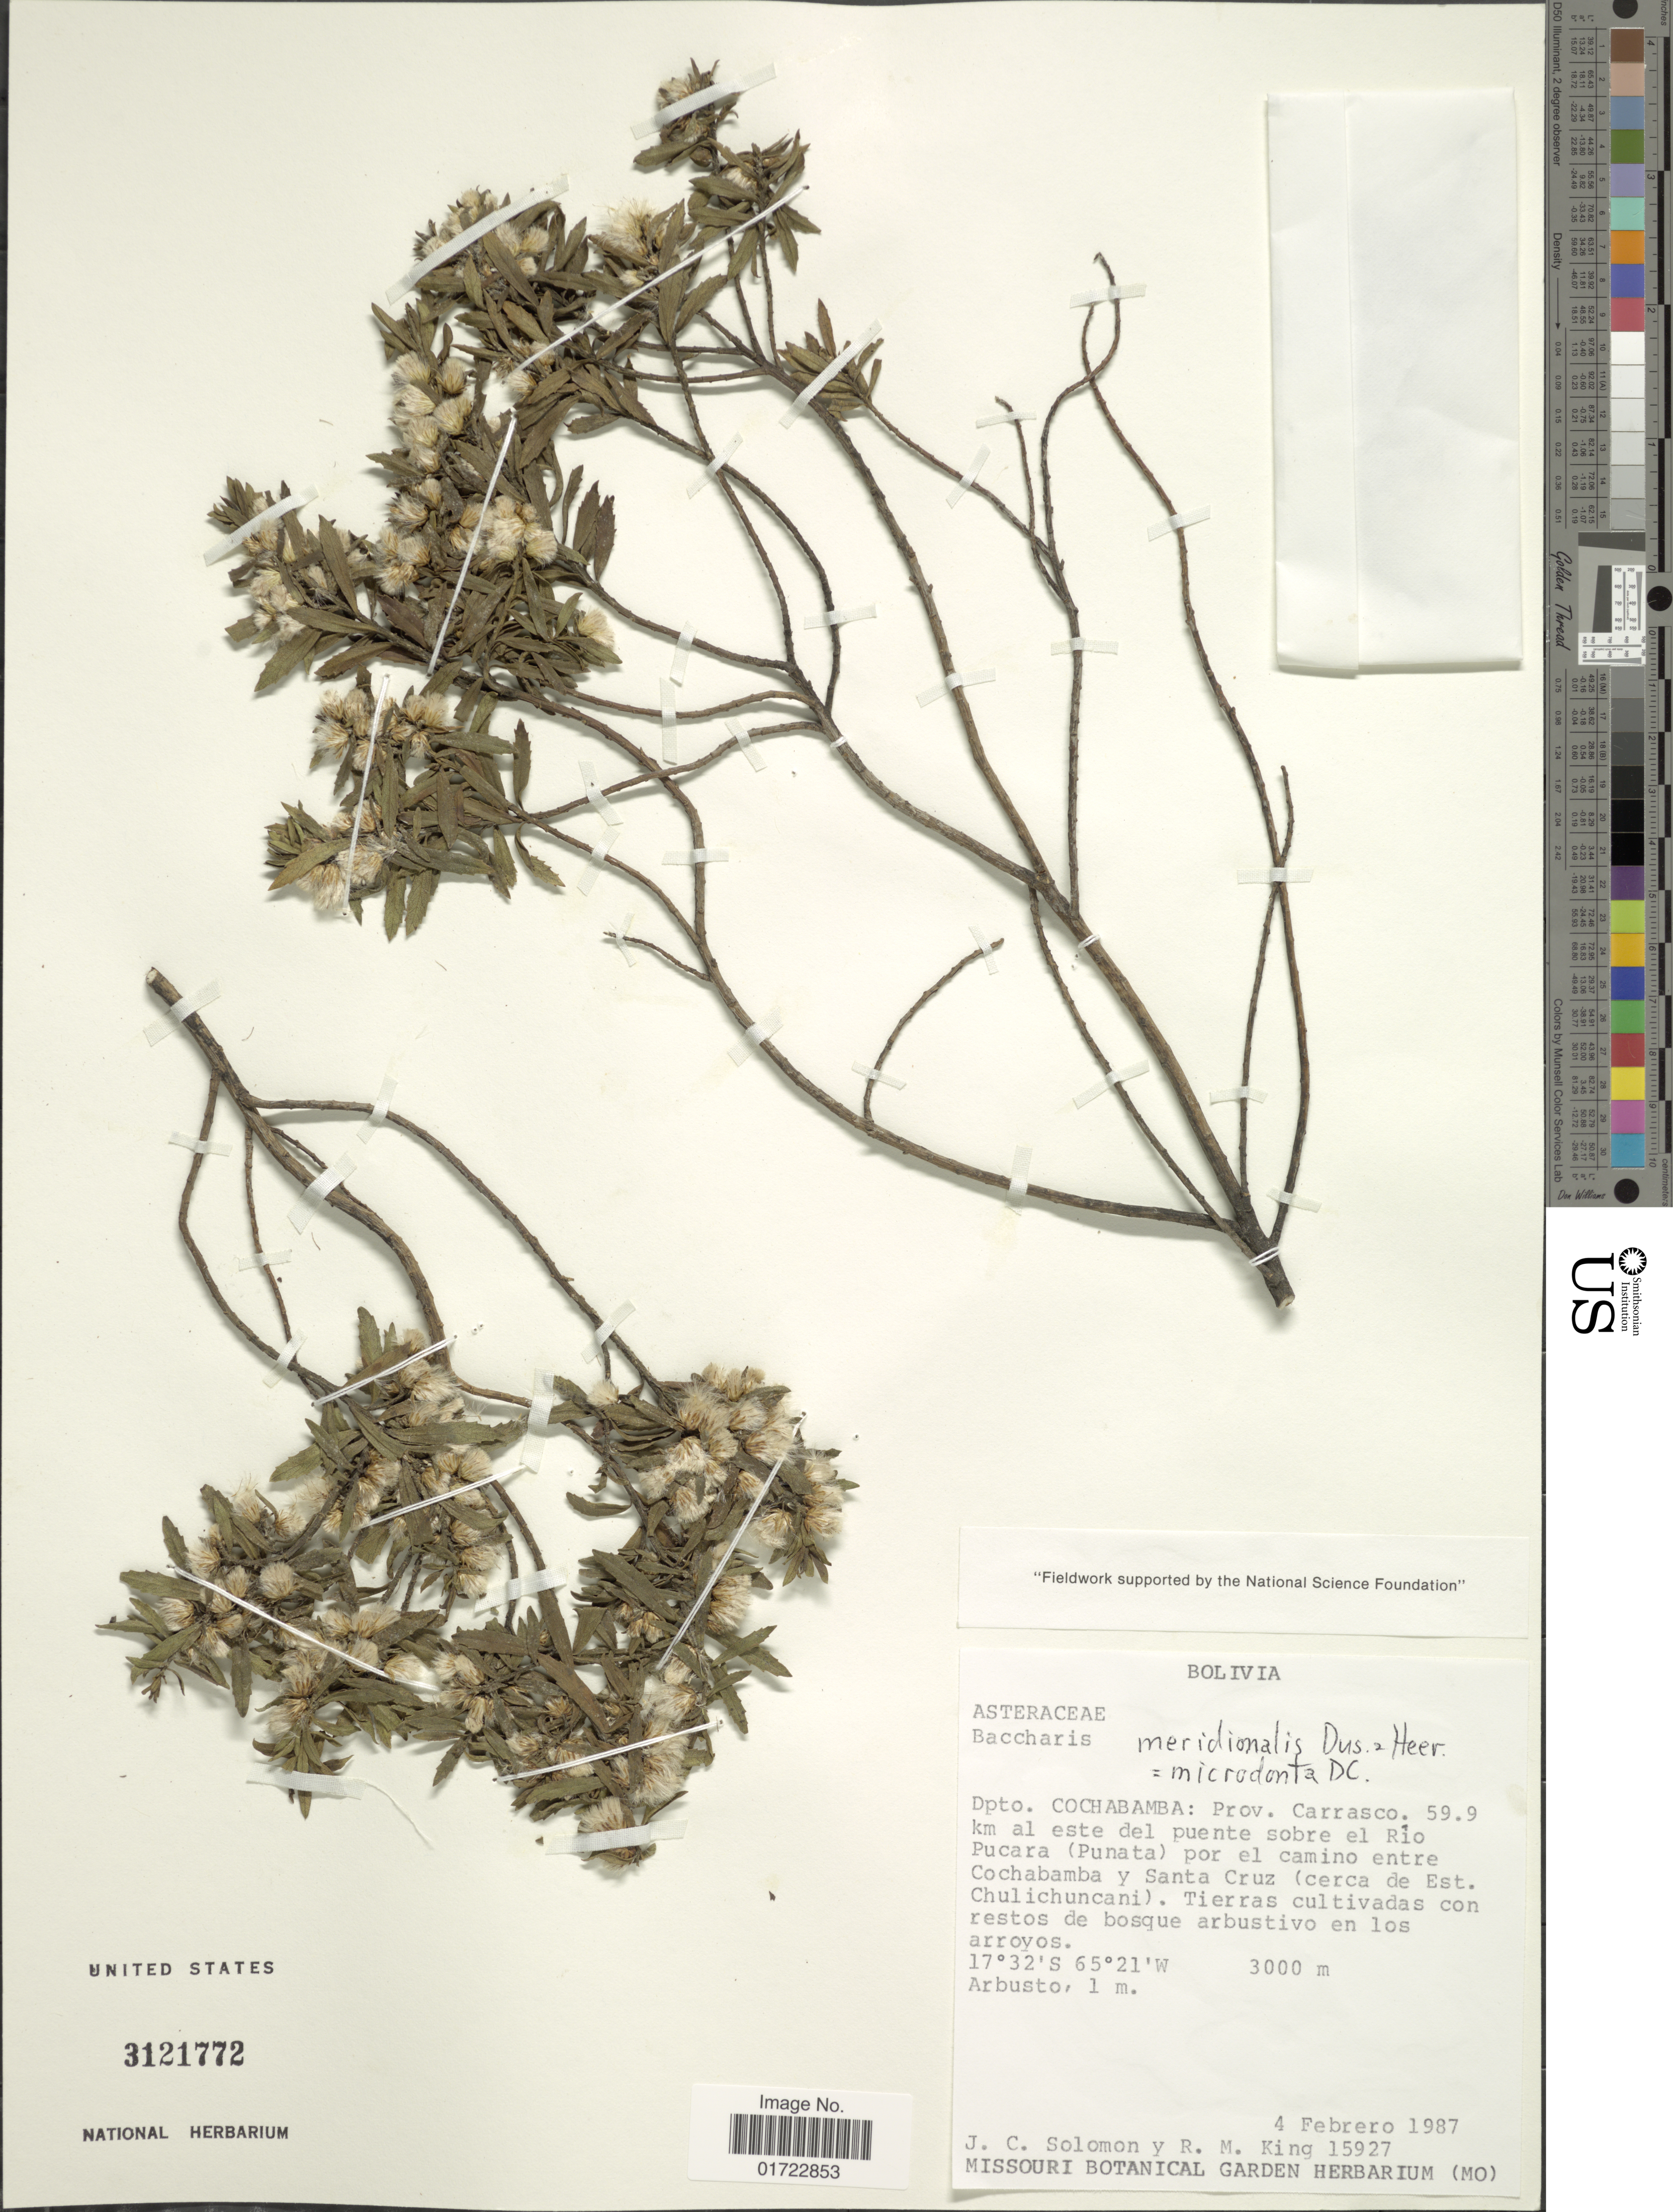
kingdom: Plantae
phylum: Tracheophyta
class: Magnoliopsida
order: Asterales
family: Asteraceae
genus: Baccharis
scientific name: Baccharis microdonta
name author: DC.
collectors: J. C. Solomon & R. M. King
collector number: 15927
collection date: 1987-02-04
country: Bolivia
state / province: Cochabamba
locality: Carrasco. 59.9 km al este del puente sobre el Rio Pucara (Punata) por el camino entre Cochabamba y Santa Cruz (cerca de Est. Chulichuncani)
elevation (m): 3000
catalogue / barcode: US 3121772